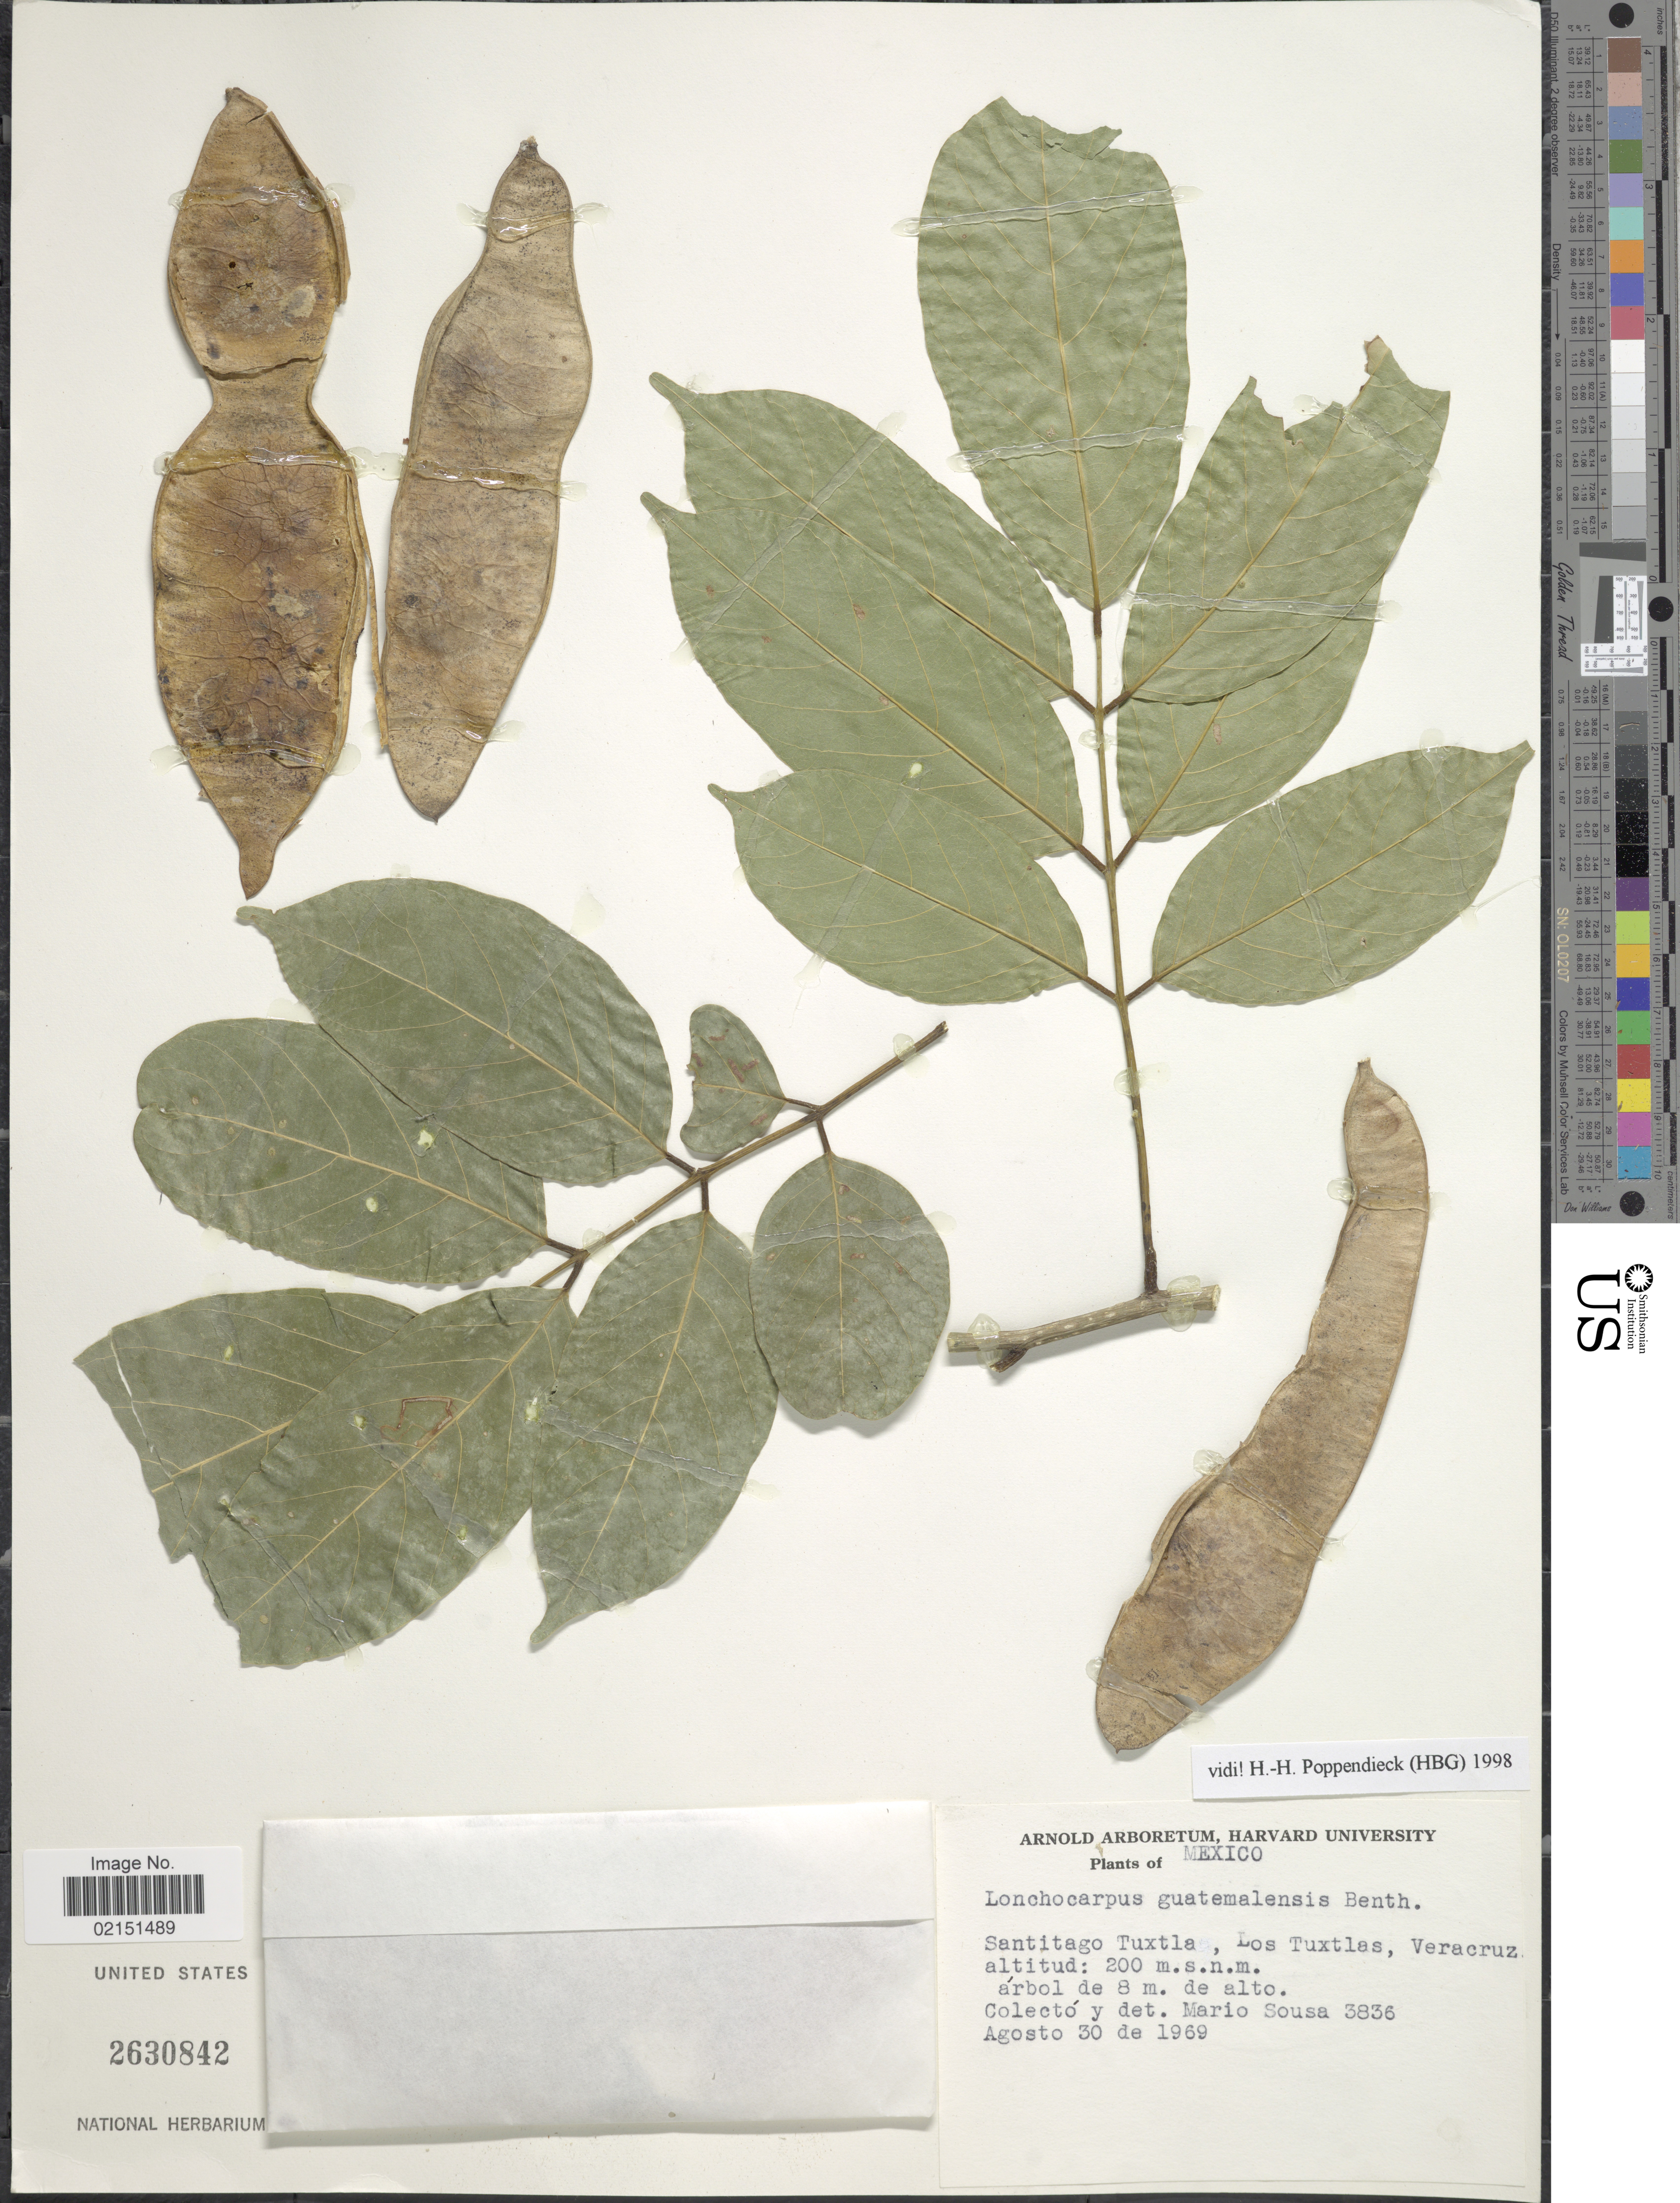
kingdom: Plantae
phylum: Tracheophyta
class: Magnoliopsida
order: Fabales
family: Fabaceae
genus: Lonchocarpus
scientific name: Lonchocarpus guatemalensis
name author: Benth.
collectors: M. Sousa S.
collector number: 3836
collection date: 1969-08-30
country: Mexico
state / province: Veracruz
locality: Santiago Tuxtla, Los Tuxtlas, Veracruz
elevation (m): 200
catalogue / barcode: US 2630842